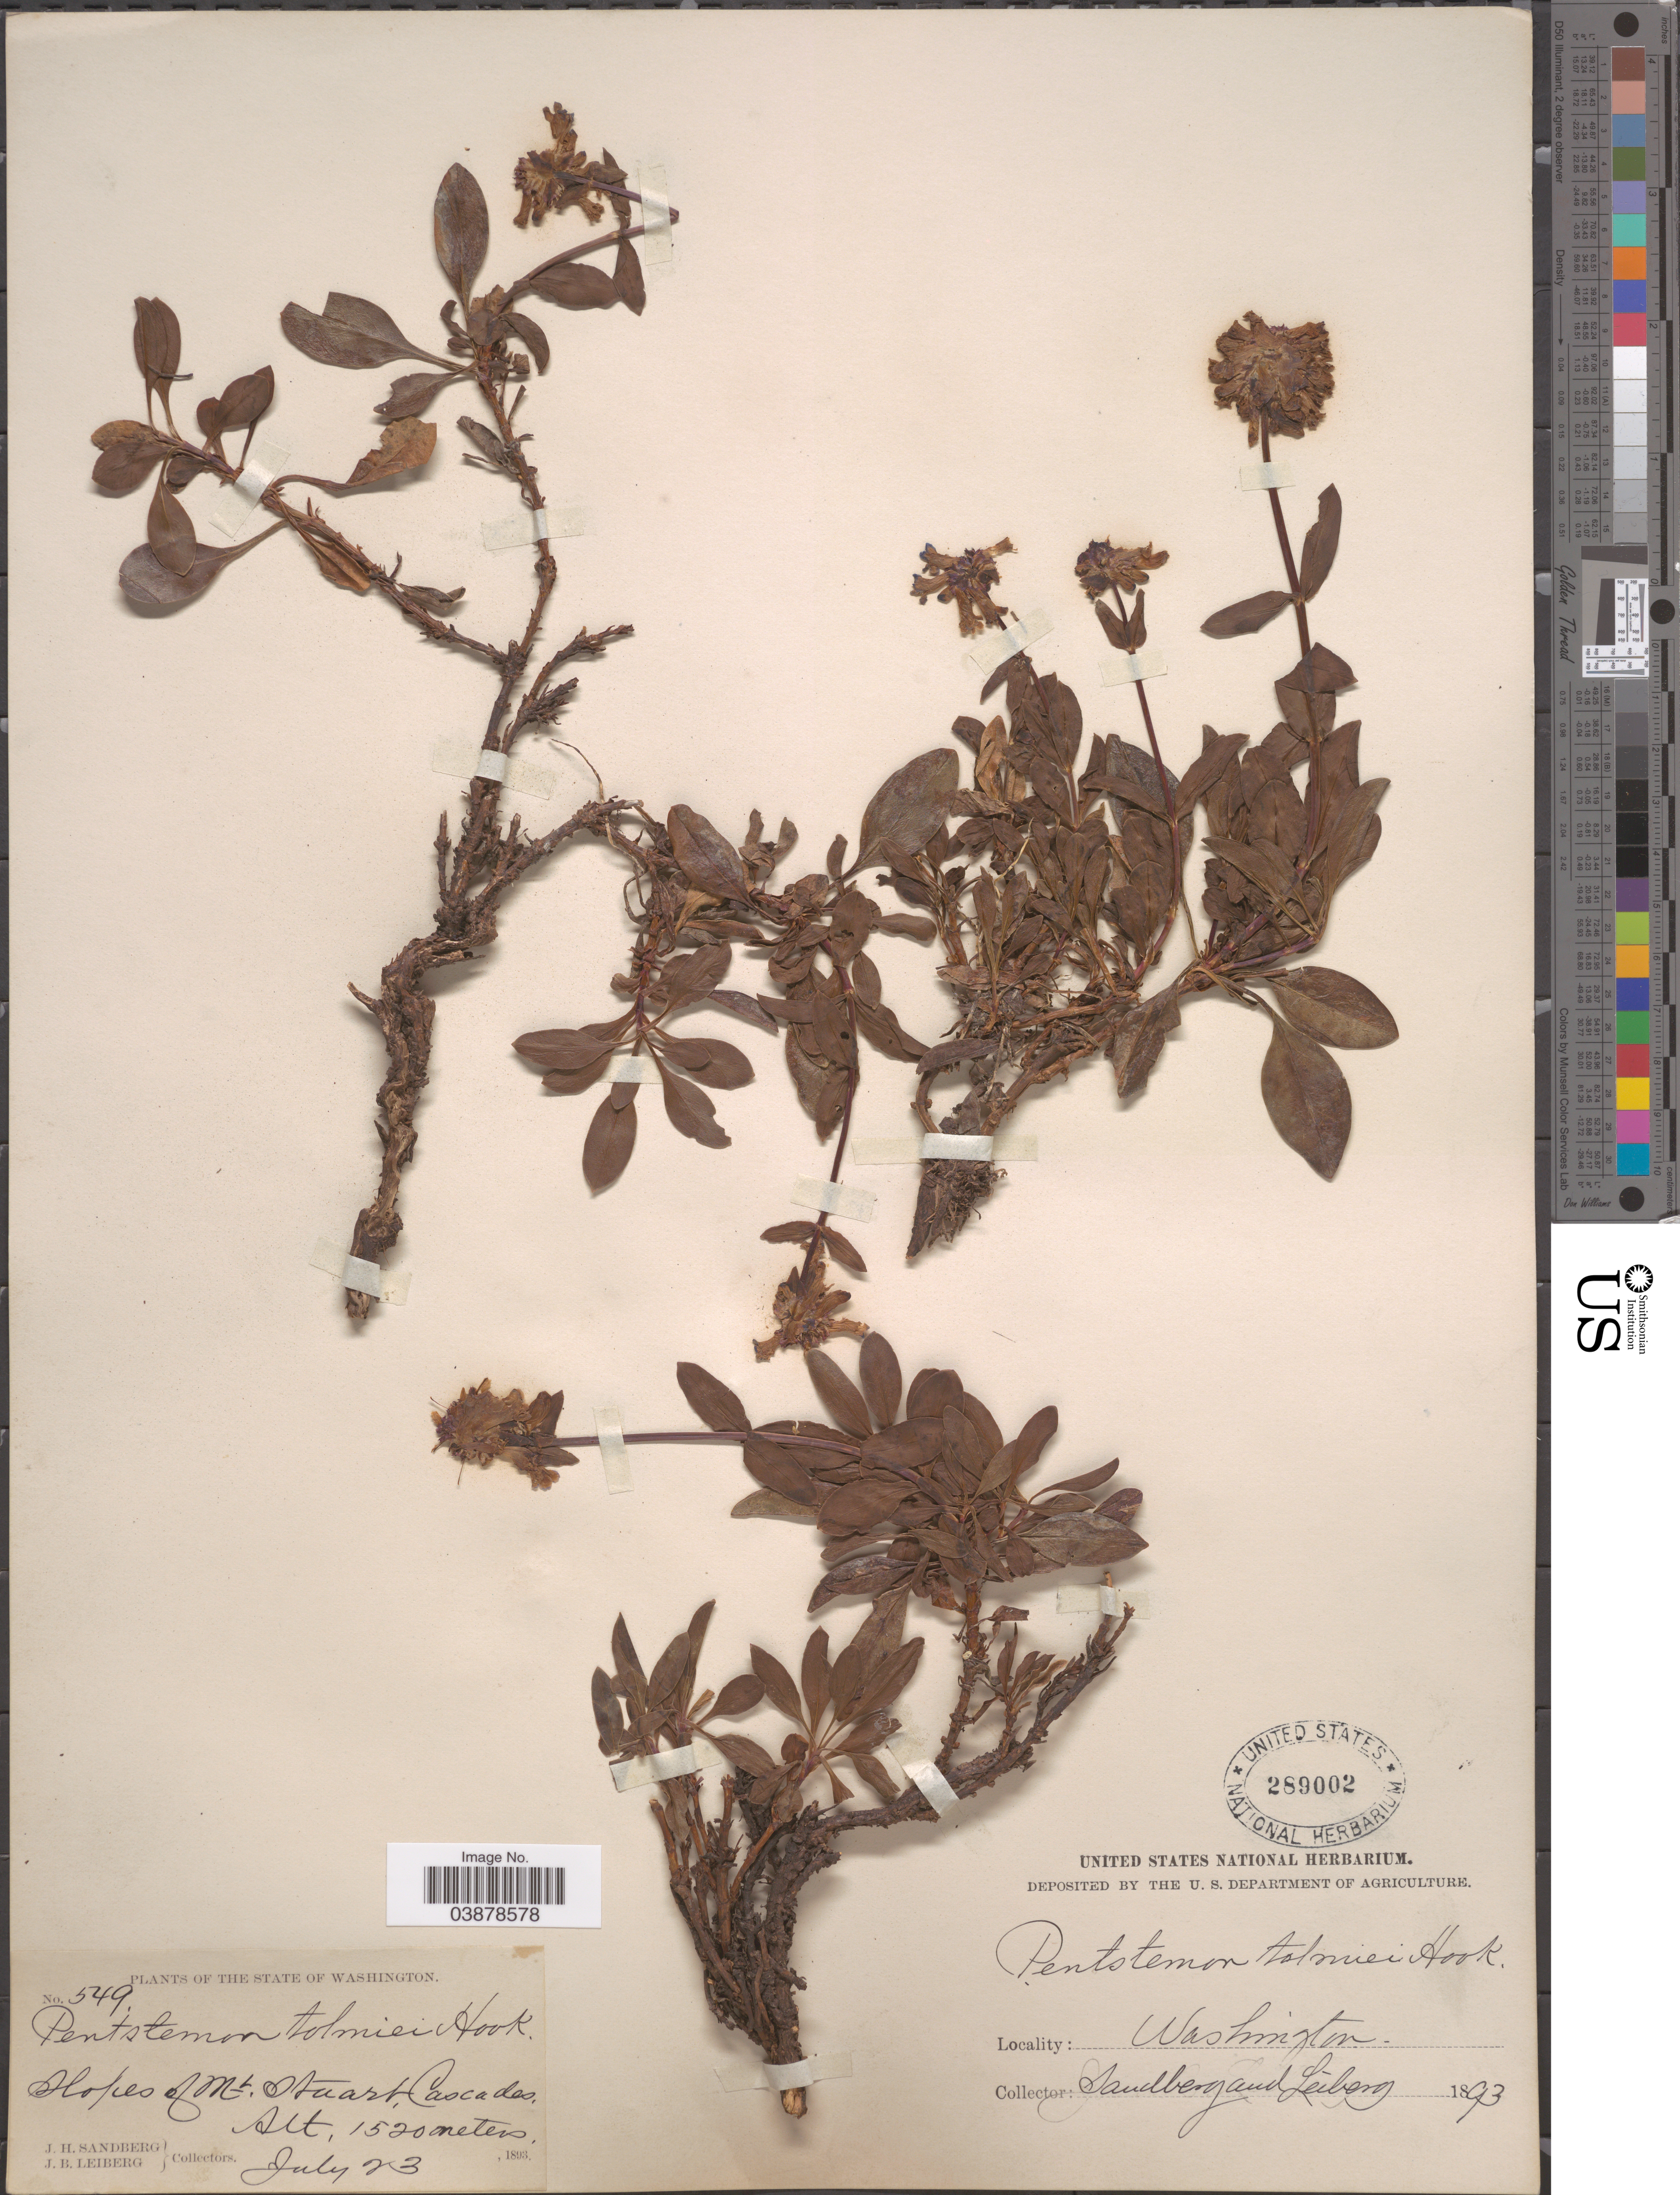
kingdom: Plantae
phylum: Tracheophyta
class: Magnoliopsida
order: Lamiales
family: Plantaginaceae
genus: Penstemon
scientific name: Penstemon tolmiei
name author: Hook.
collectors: J. H. Sandberg & J. B. Leiberg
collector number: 549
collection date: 1893-07-23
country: United States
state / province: Washington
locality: Slopes of Mt. Stuart, Cascades.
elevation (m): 1520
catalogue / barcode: US 289002